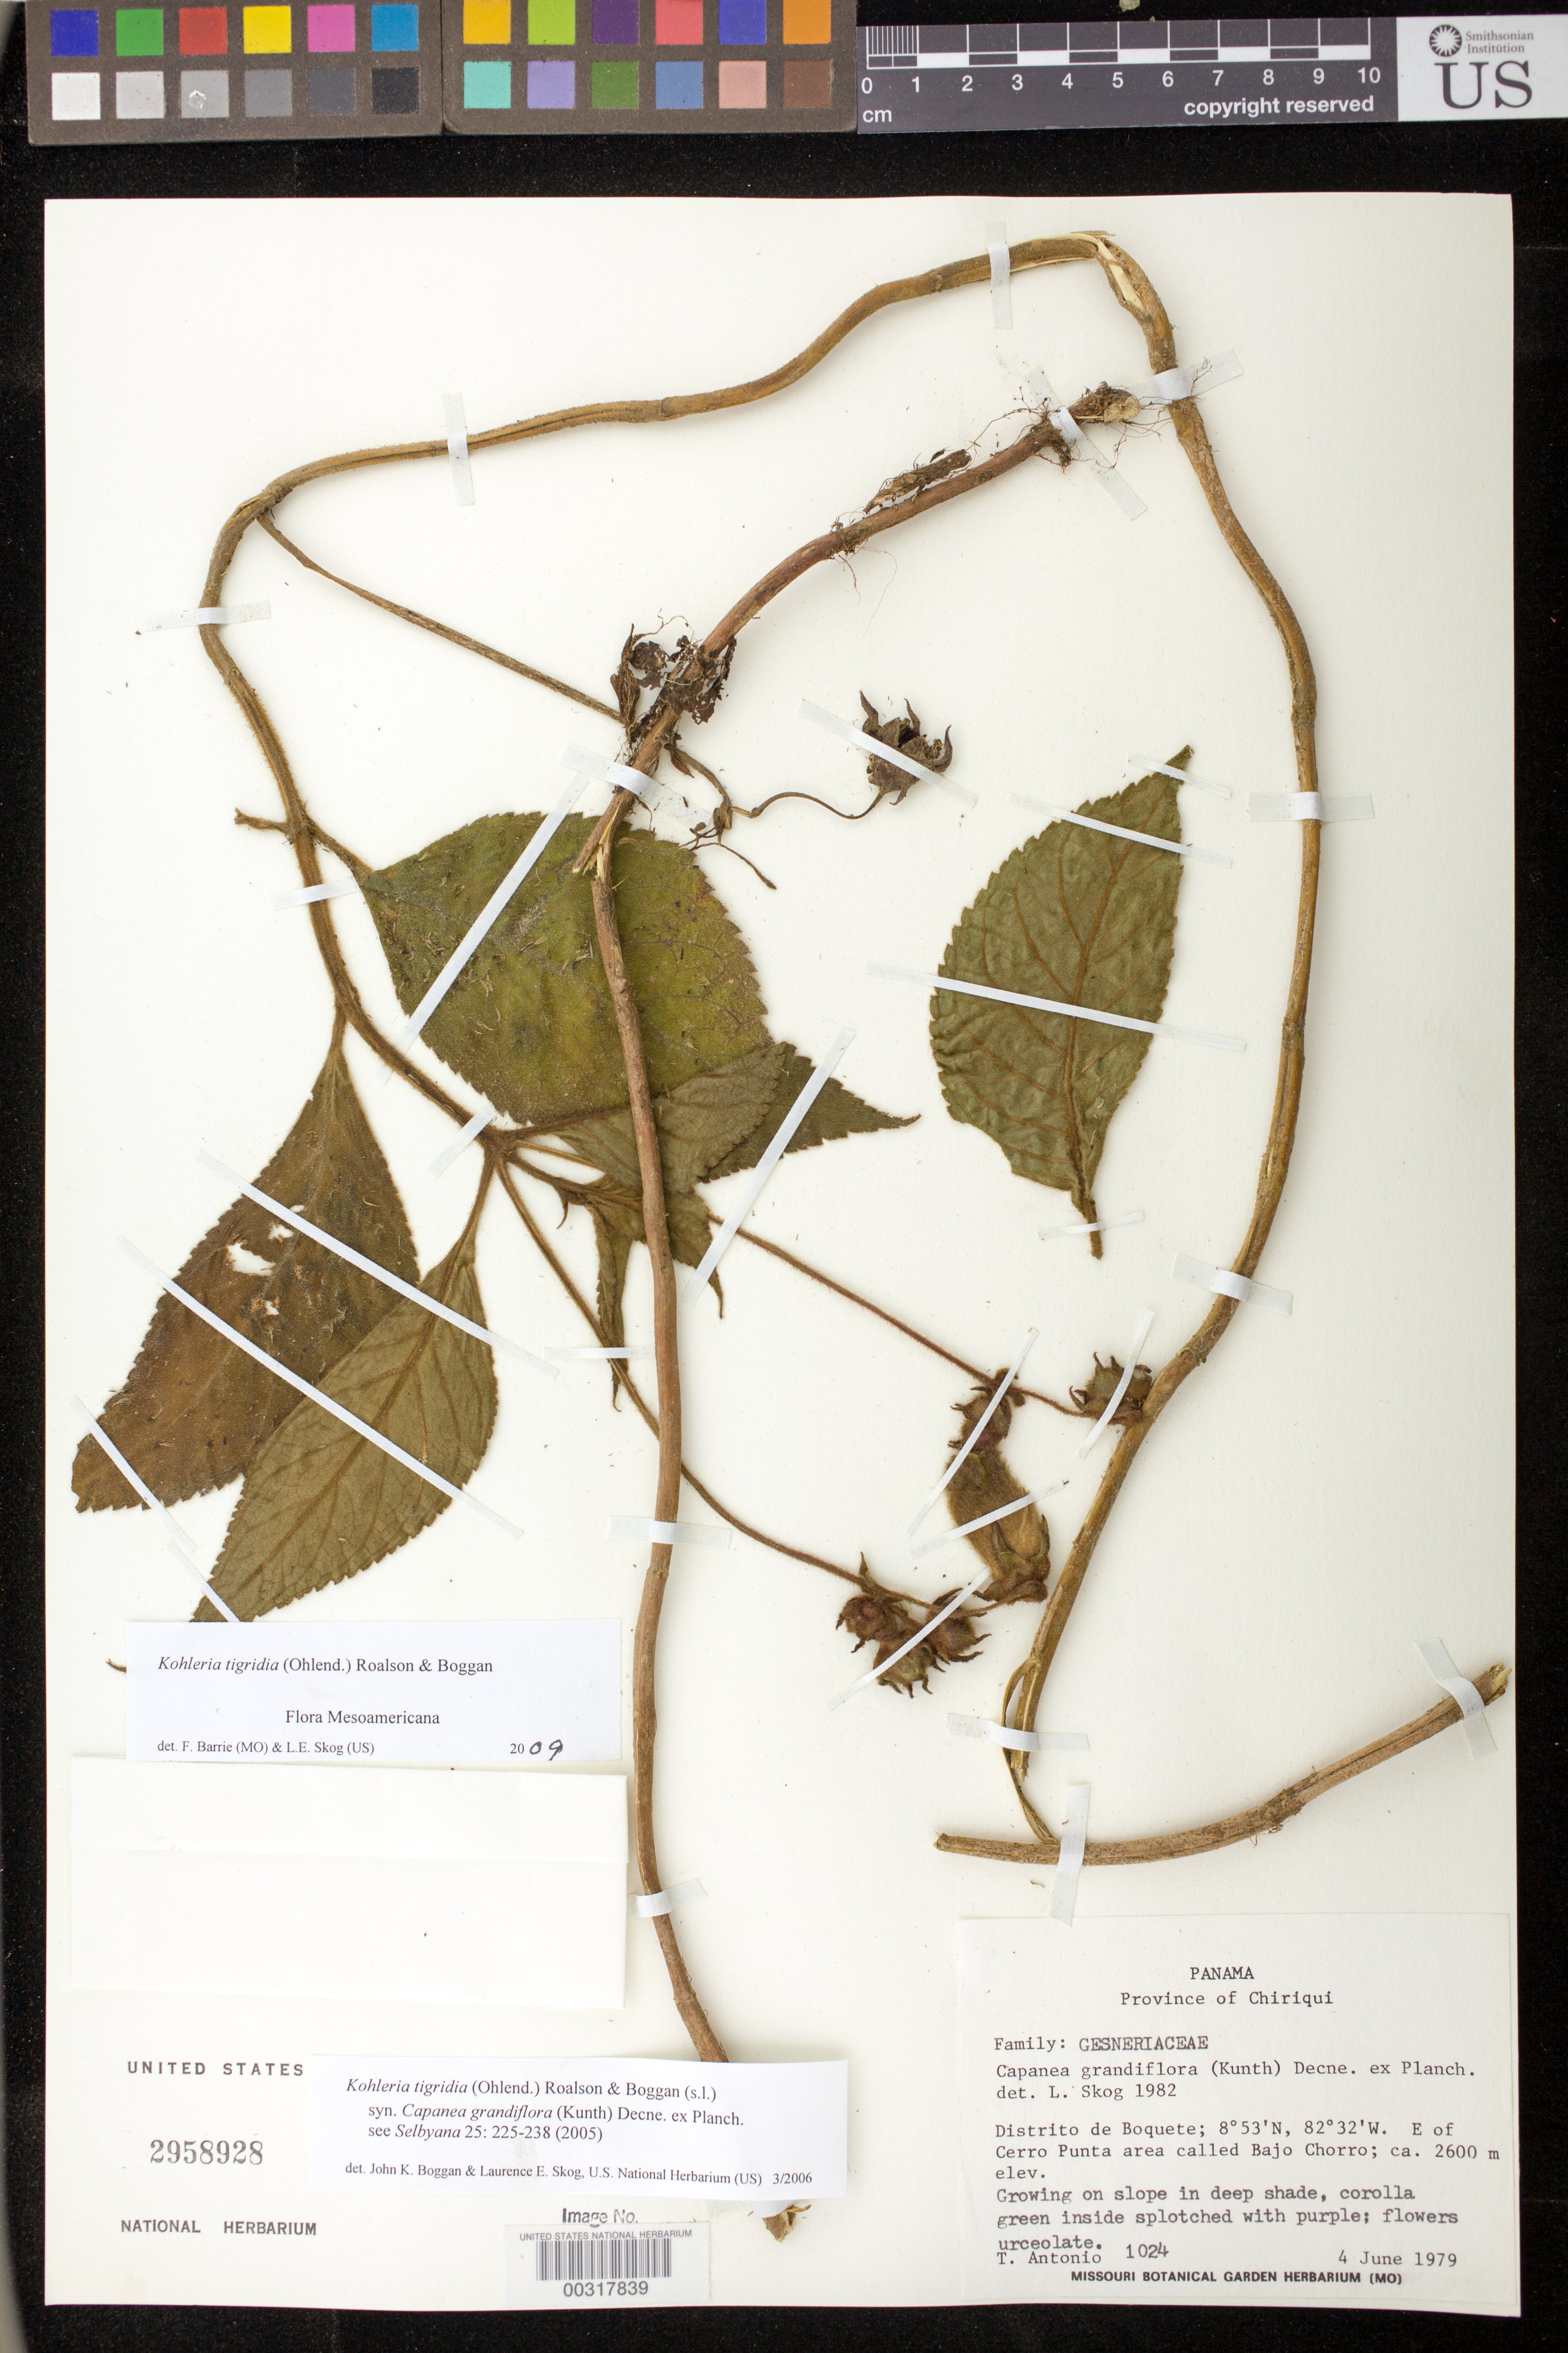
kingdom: Plantae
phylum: Tracheophyta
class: Magnoliopsida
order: Lamiales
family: Gesneriaceae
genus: Kohleria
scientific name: Kohleria tigridia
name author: (Ohlend.) Roalson & Boggan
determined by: Boggan, J. K.; Skog, L. E.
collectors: T. Antonio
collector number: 1024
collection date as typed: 04 Jun 1979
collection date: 1979-06-04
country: Panama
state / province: Chiriquí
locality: Dist. of Boquete, E of Cerro Punta area called Bajo Chorro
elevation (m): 2600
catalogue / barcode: US 2958928